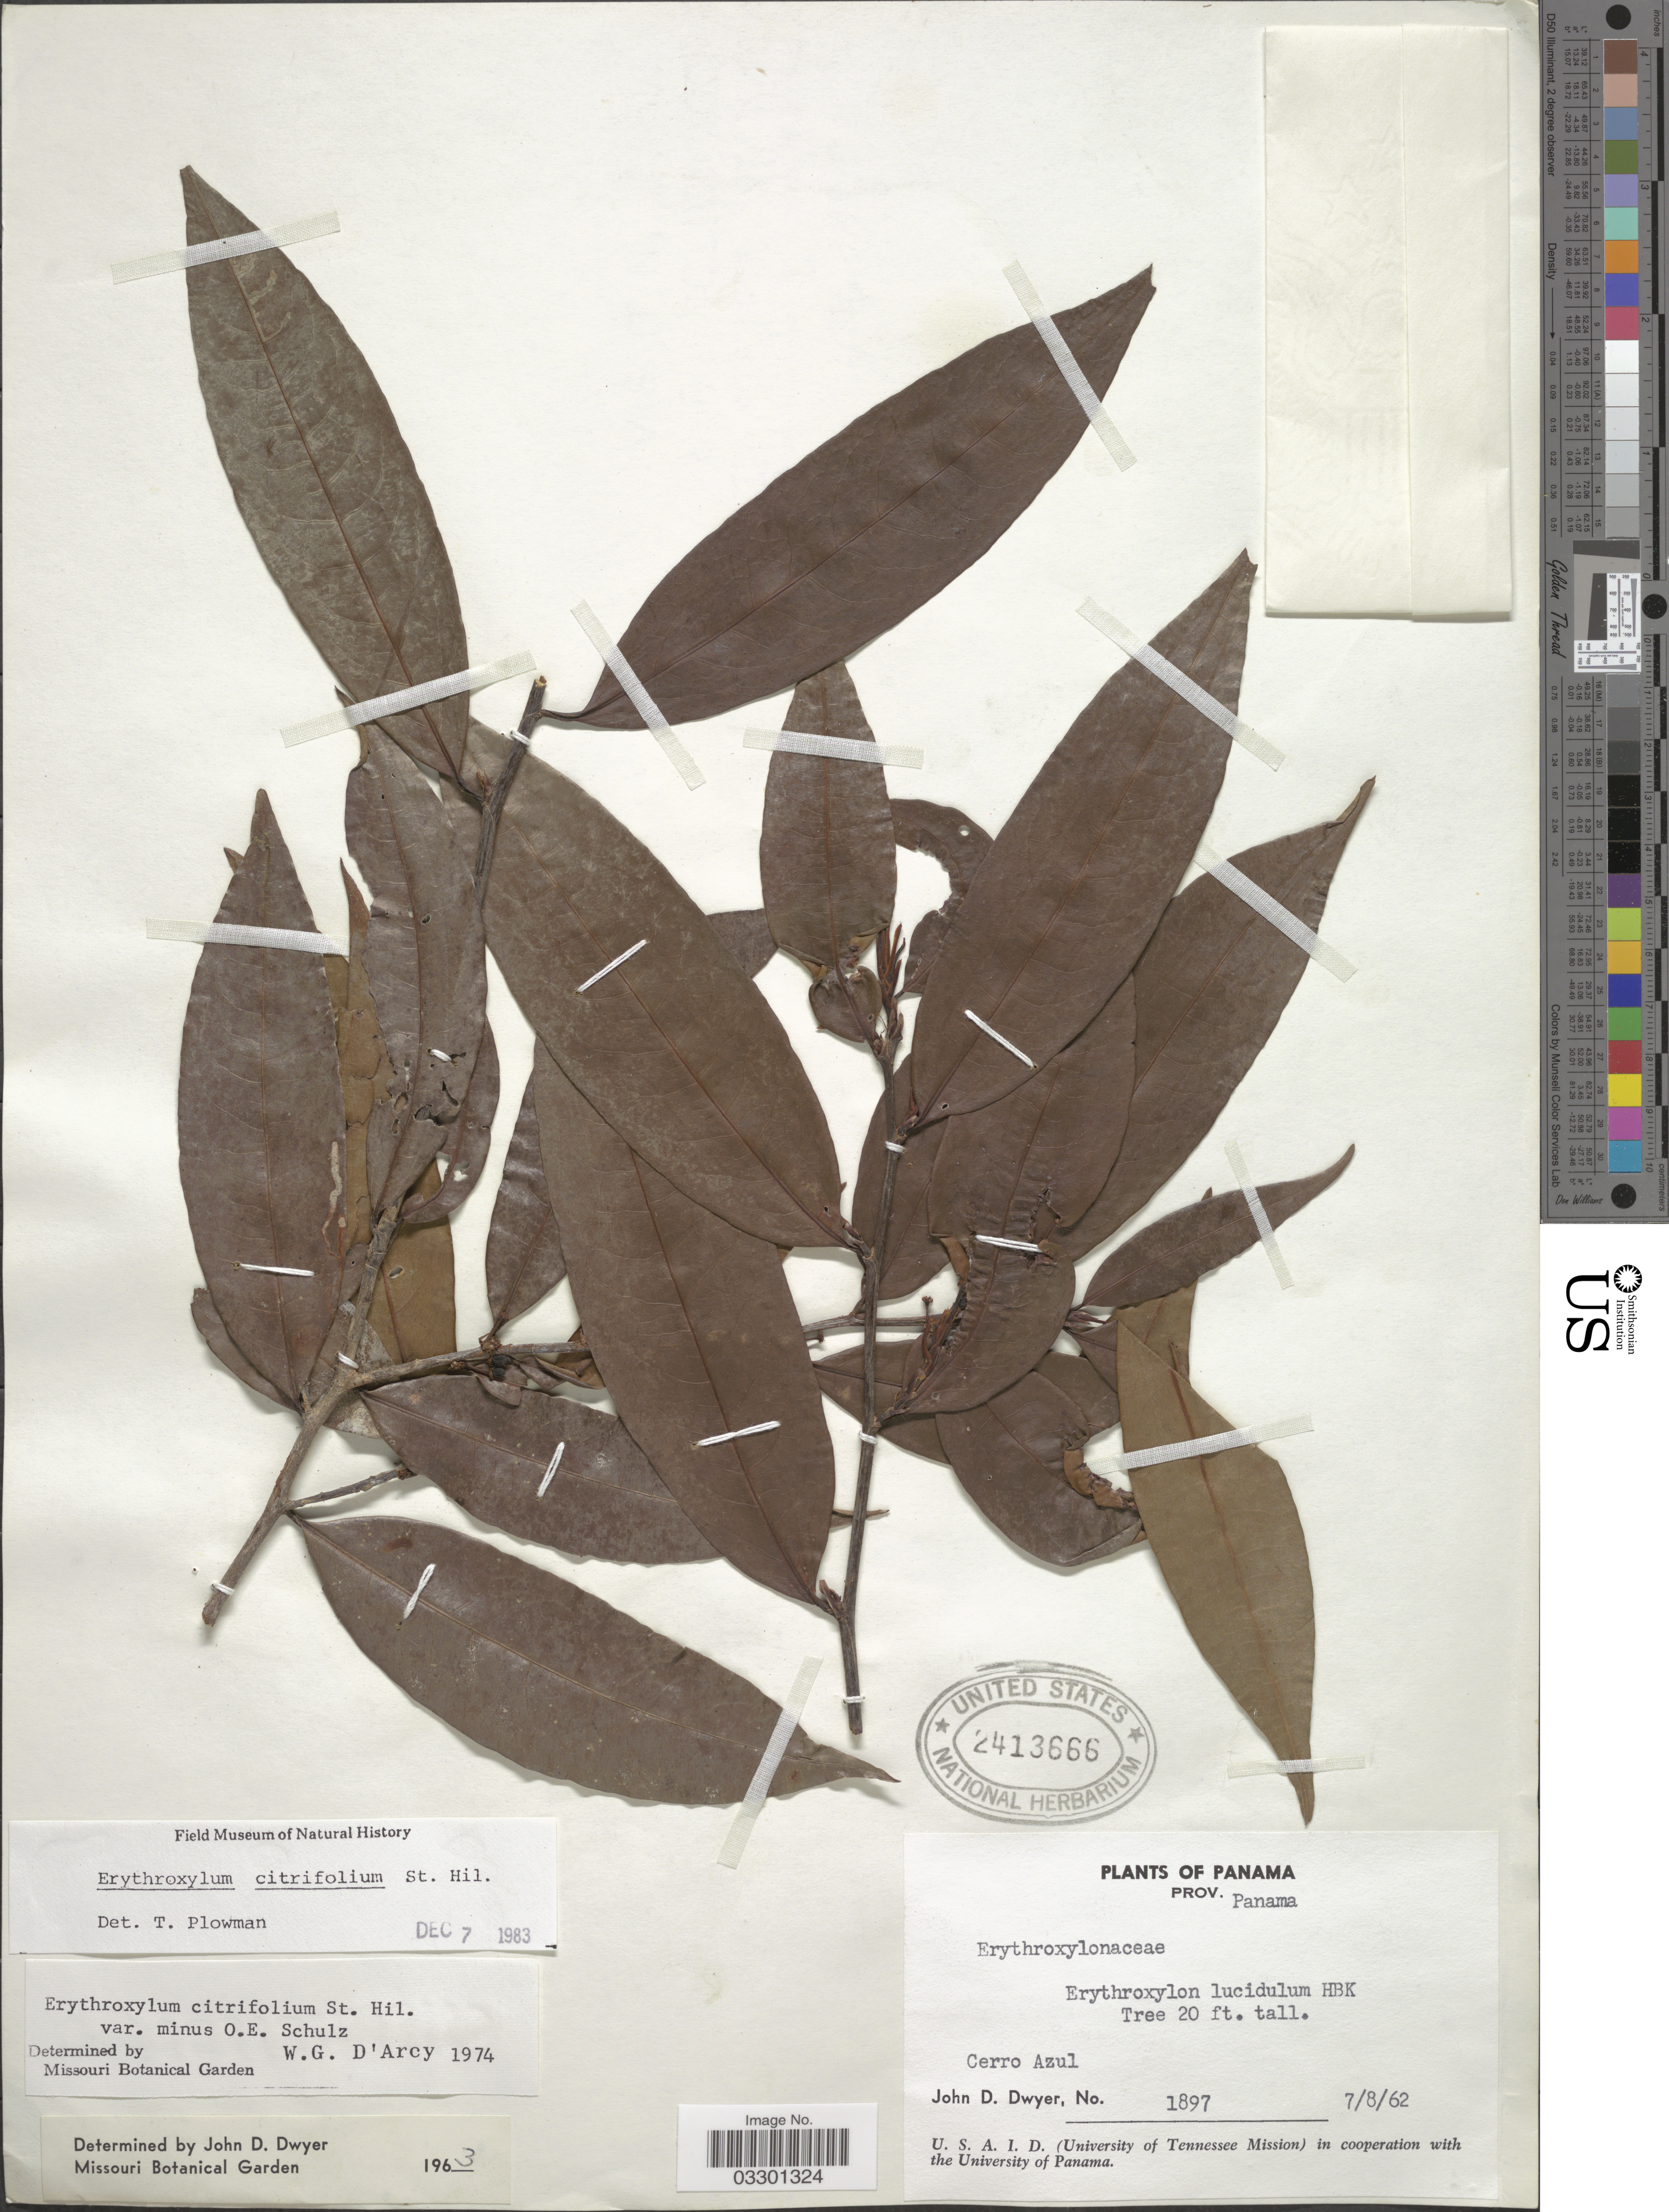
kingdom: Plantae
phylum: Tracheophyta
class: Magnoliopsida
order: Malpighiales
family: Erythroxylaceae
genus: Erythroxylum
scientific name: Erythroxylum citrifolium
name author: A. St.-Hil.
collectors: J. D. Dwyer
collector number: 1897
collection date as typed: Transcribed d/m/y: 7/8/62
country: Panama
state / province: Panamá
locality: Cerro Azul.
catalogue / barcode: US 2413666